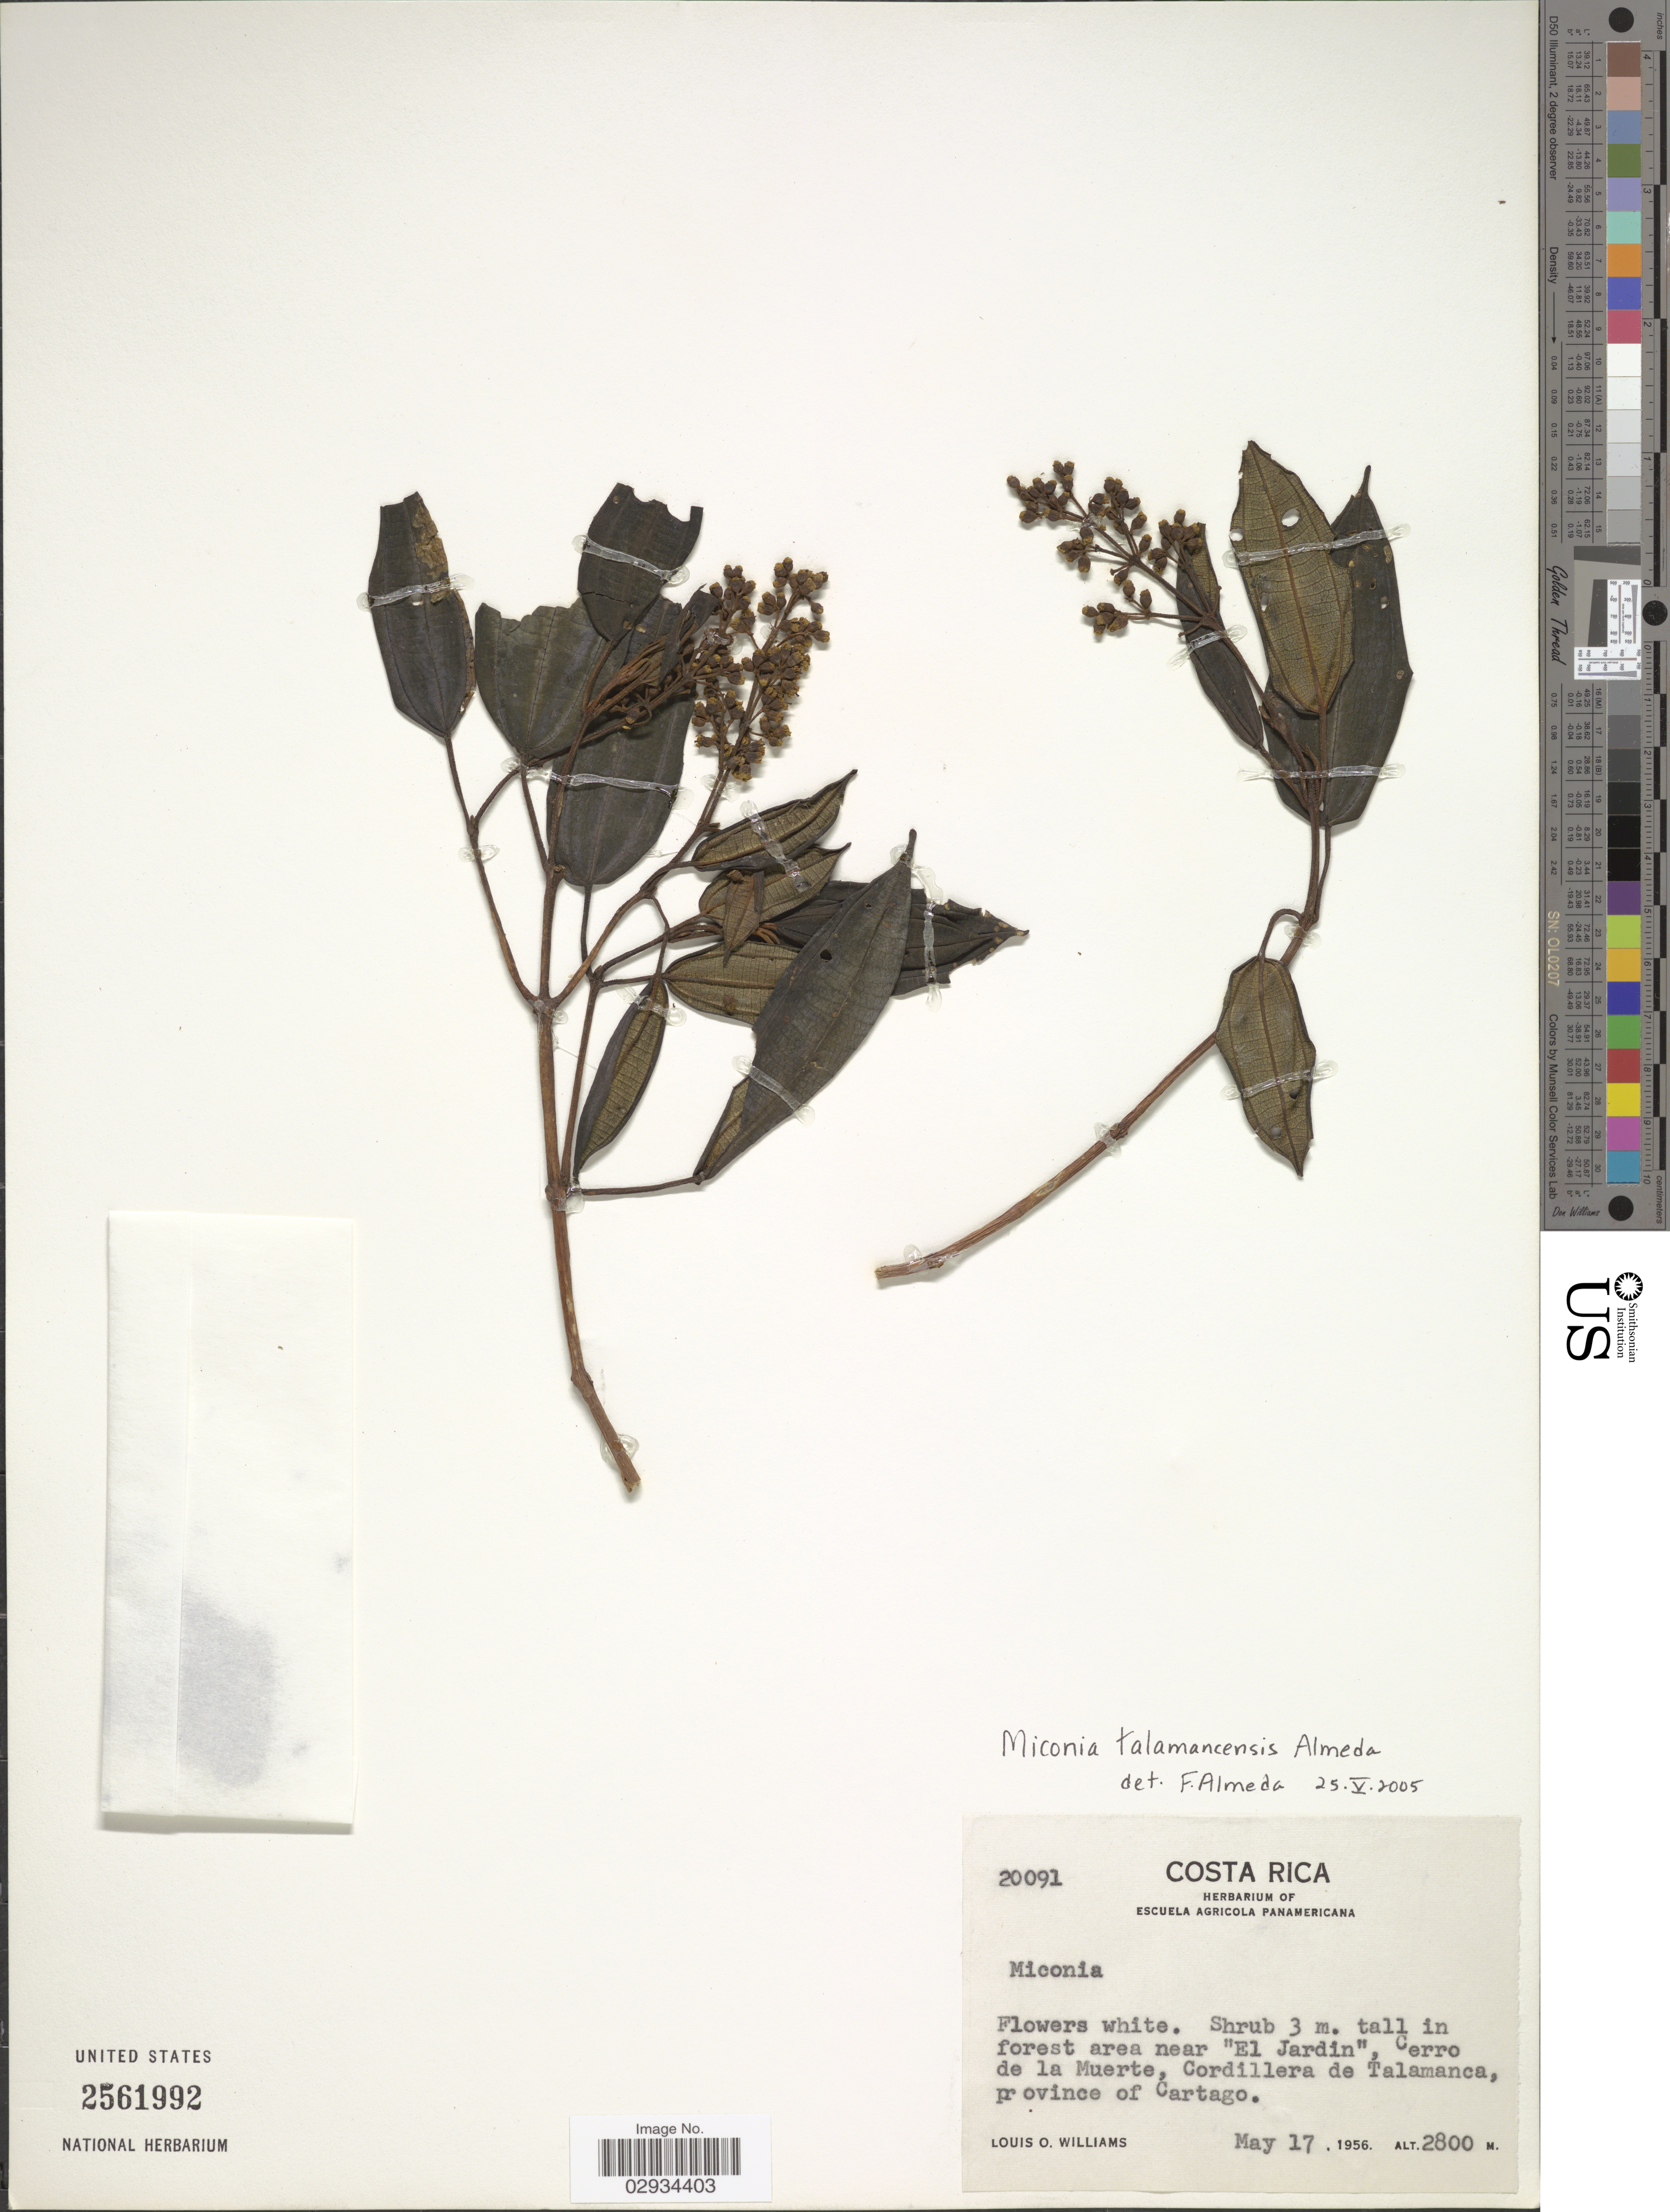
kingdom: Plantae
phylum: Tracheophyta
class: Magnoliopsida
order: Myrtales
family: Melastomataceae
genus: Miconia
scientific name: Miconia talamancensis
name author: Almeda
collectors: L. O. Williams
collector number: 20091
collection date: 1956-05-17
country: Costa Rica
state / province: Cartago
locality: Area near "El Jardin", Cerro de la Muerte, Cordillera de Talamanca.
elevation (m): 2800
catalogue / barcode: US 2561992